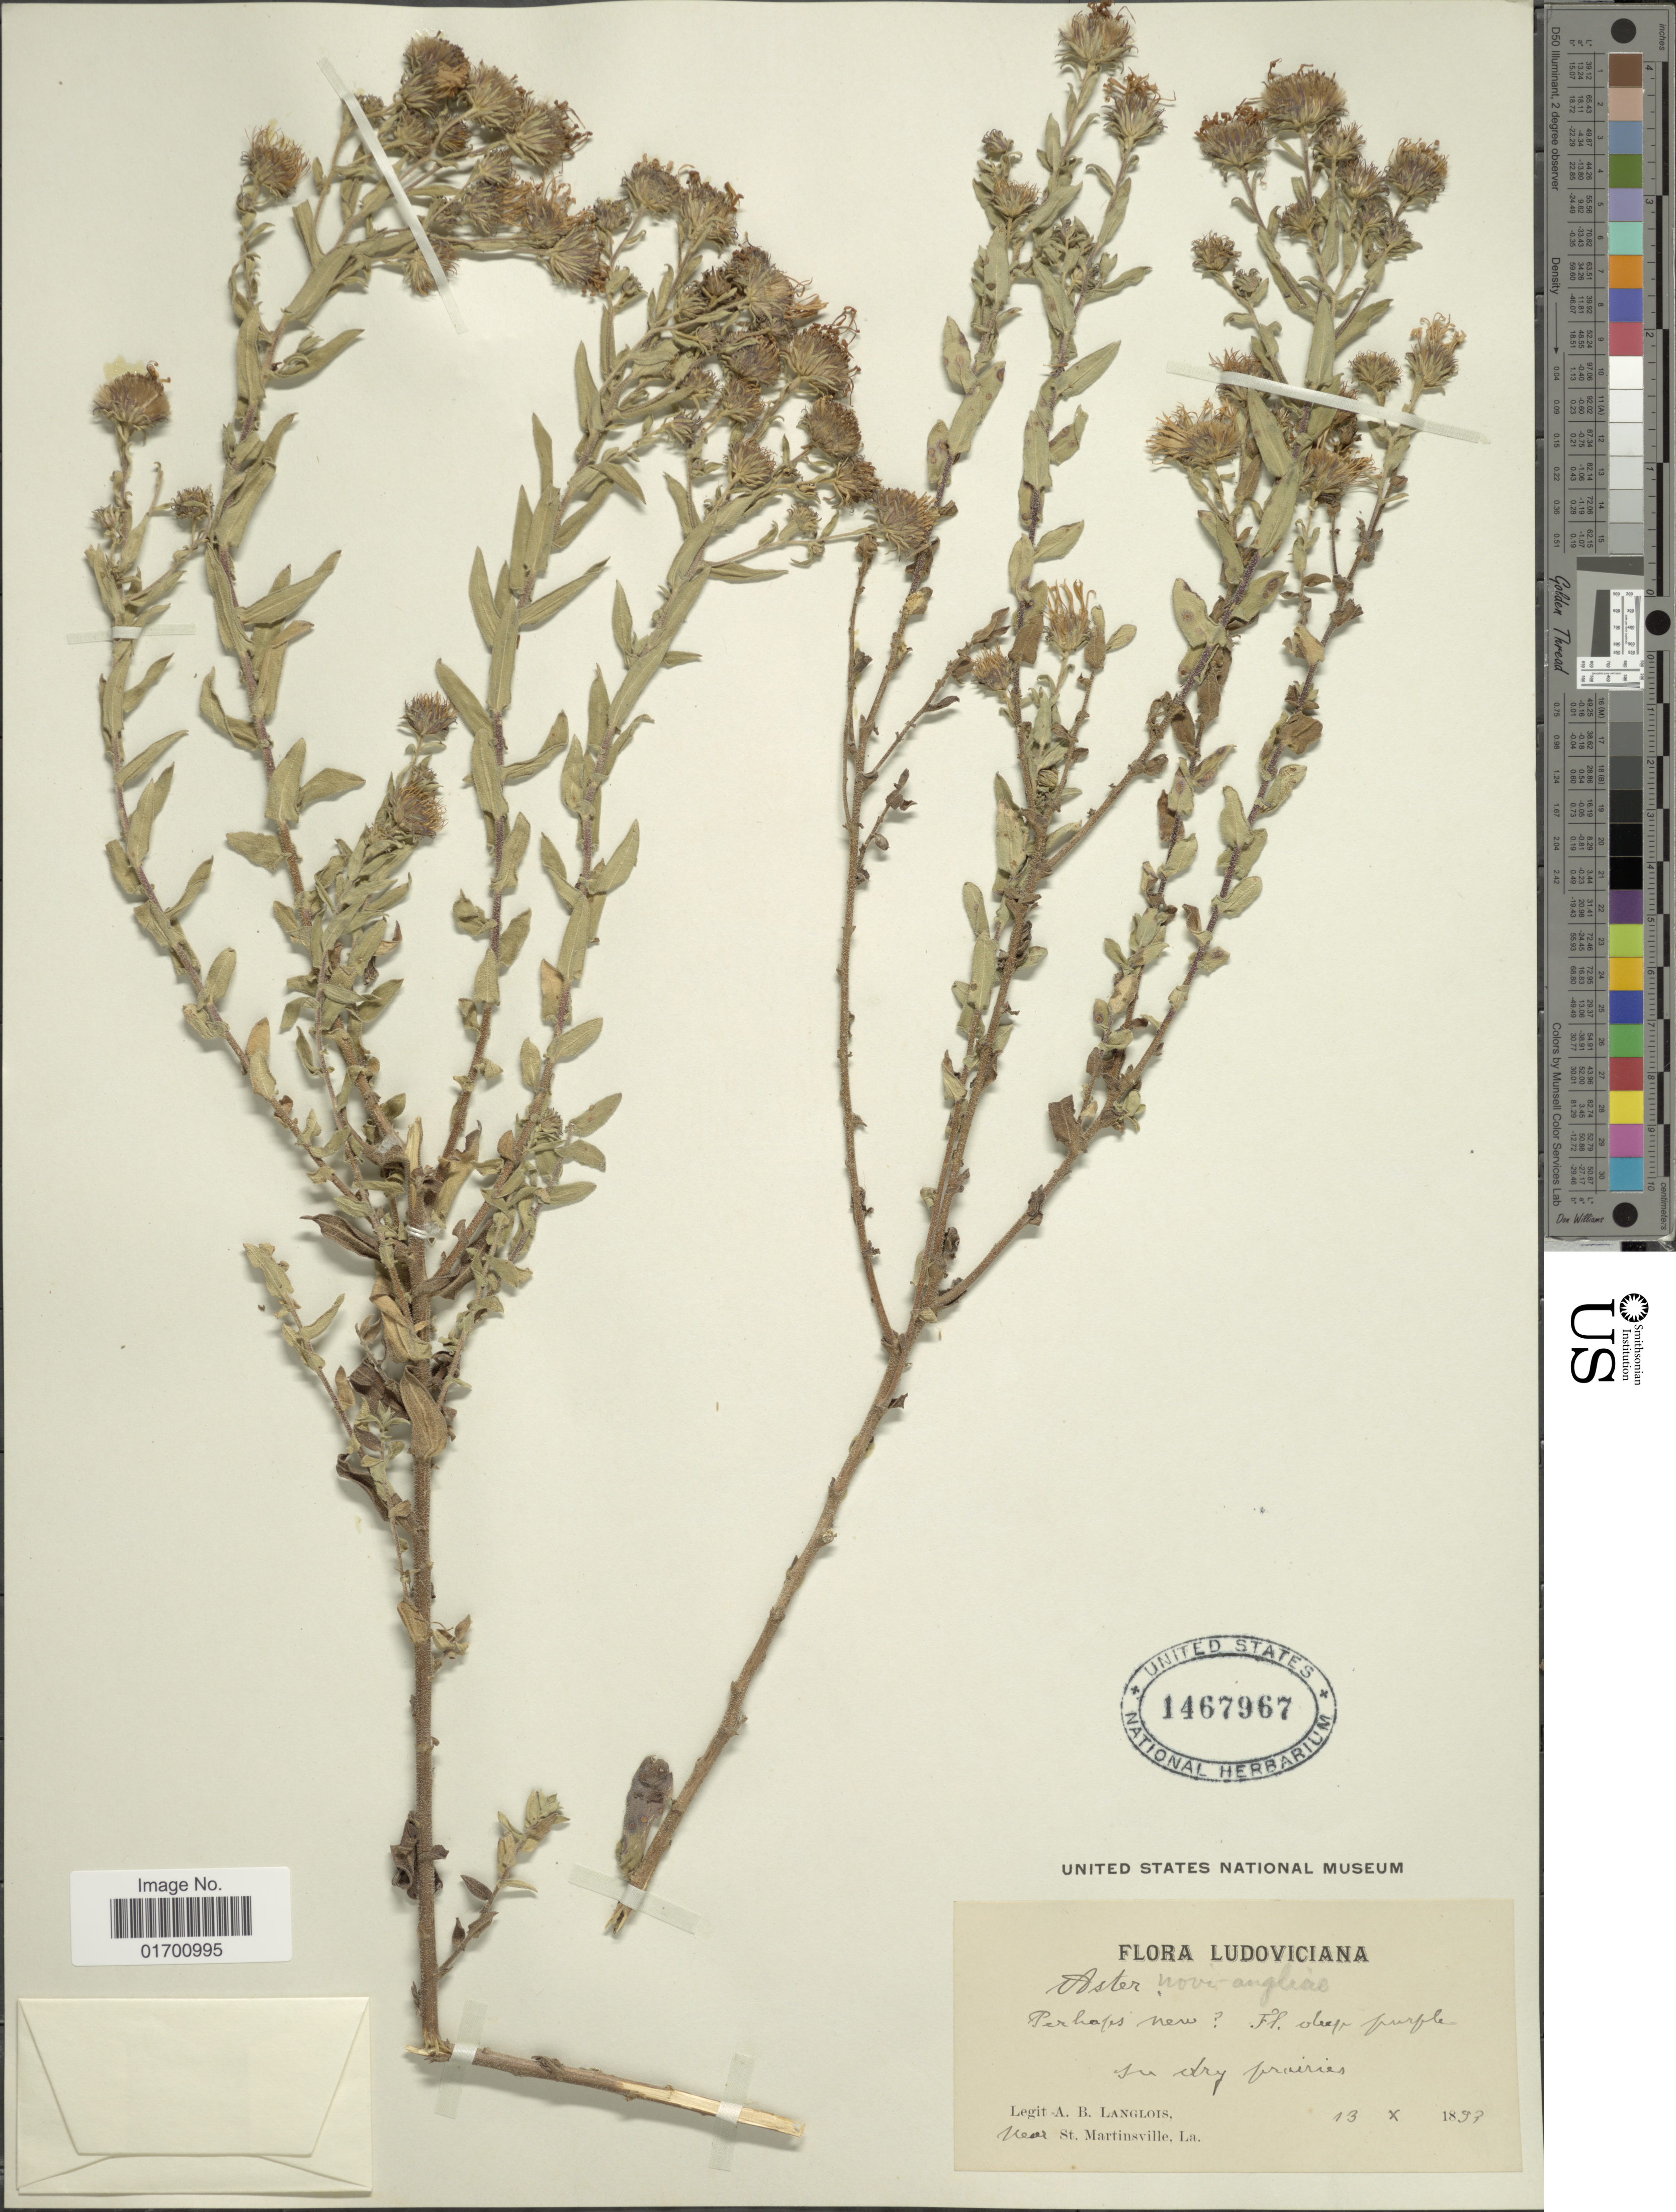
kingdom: Plantae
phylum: Tracheophyta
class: Magnoliopsida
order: Asterales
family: Asteraceae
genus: Symphyotrichum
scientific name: Symphyotrichum novae-angliae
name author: (L.) G.L. Nesom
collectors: A. Langlois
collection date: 1893-10-13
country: United States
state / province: Louisiana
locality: Ludoviciana. Near St. Martinsville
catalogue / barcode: US 1467967